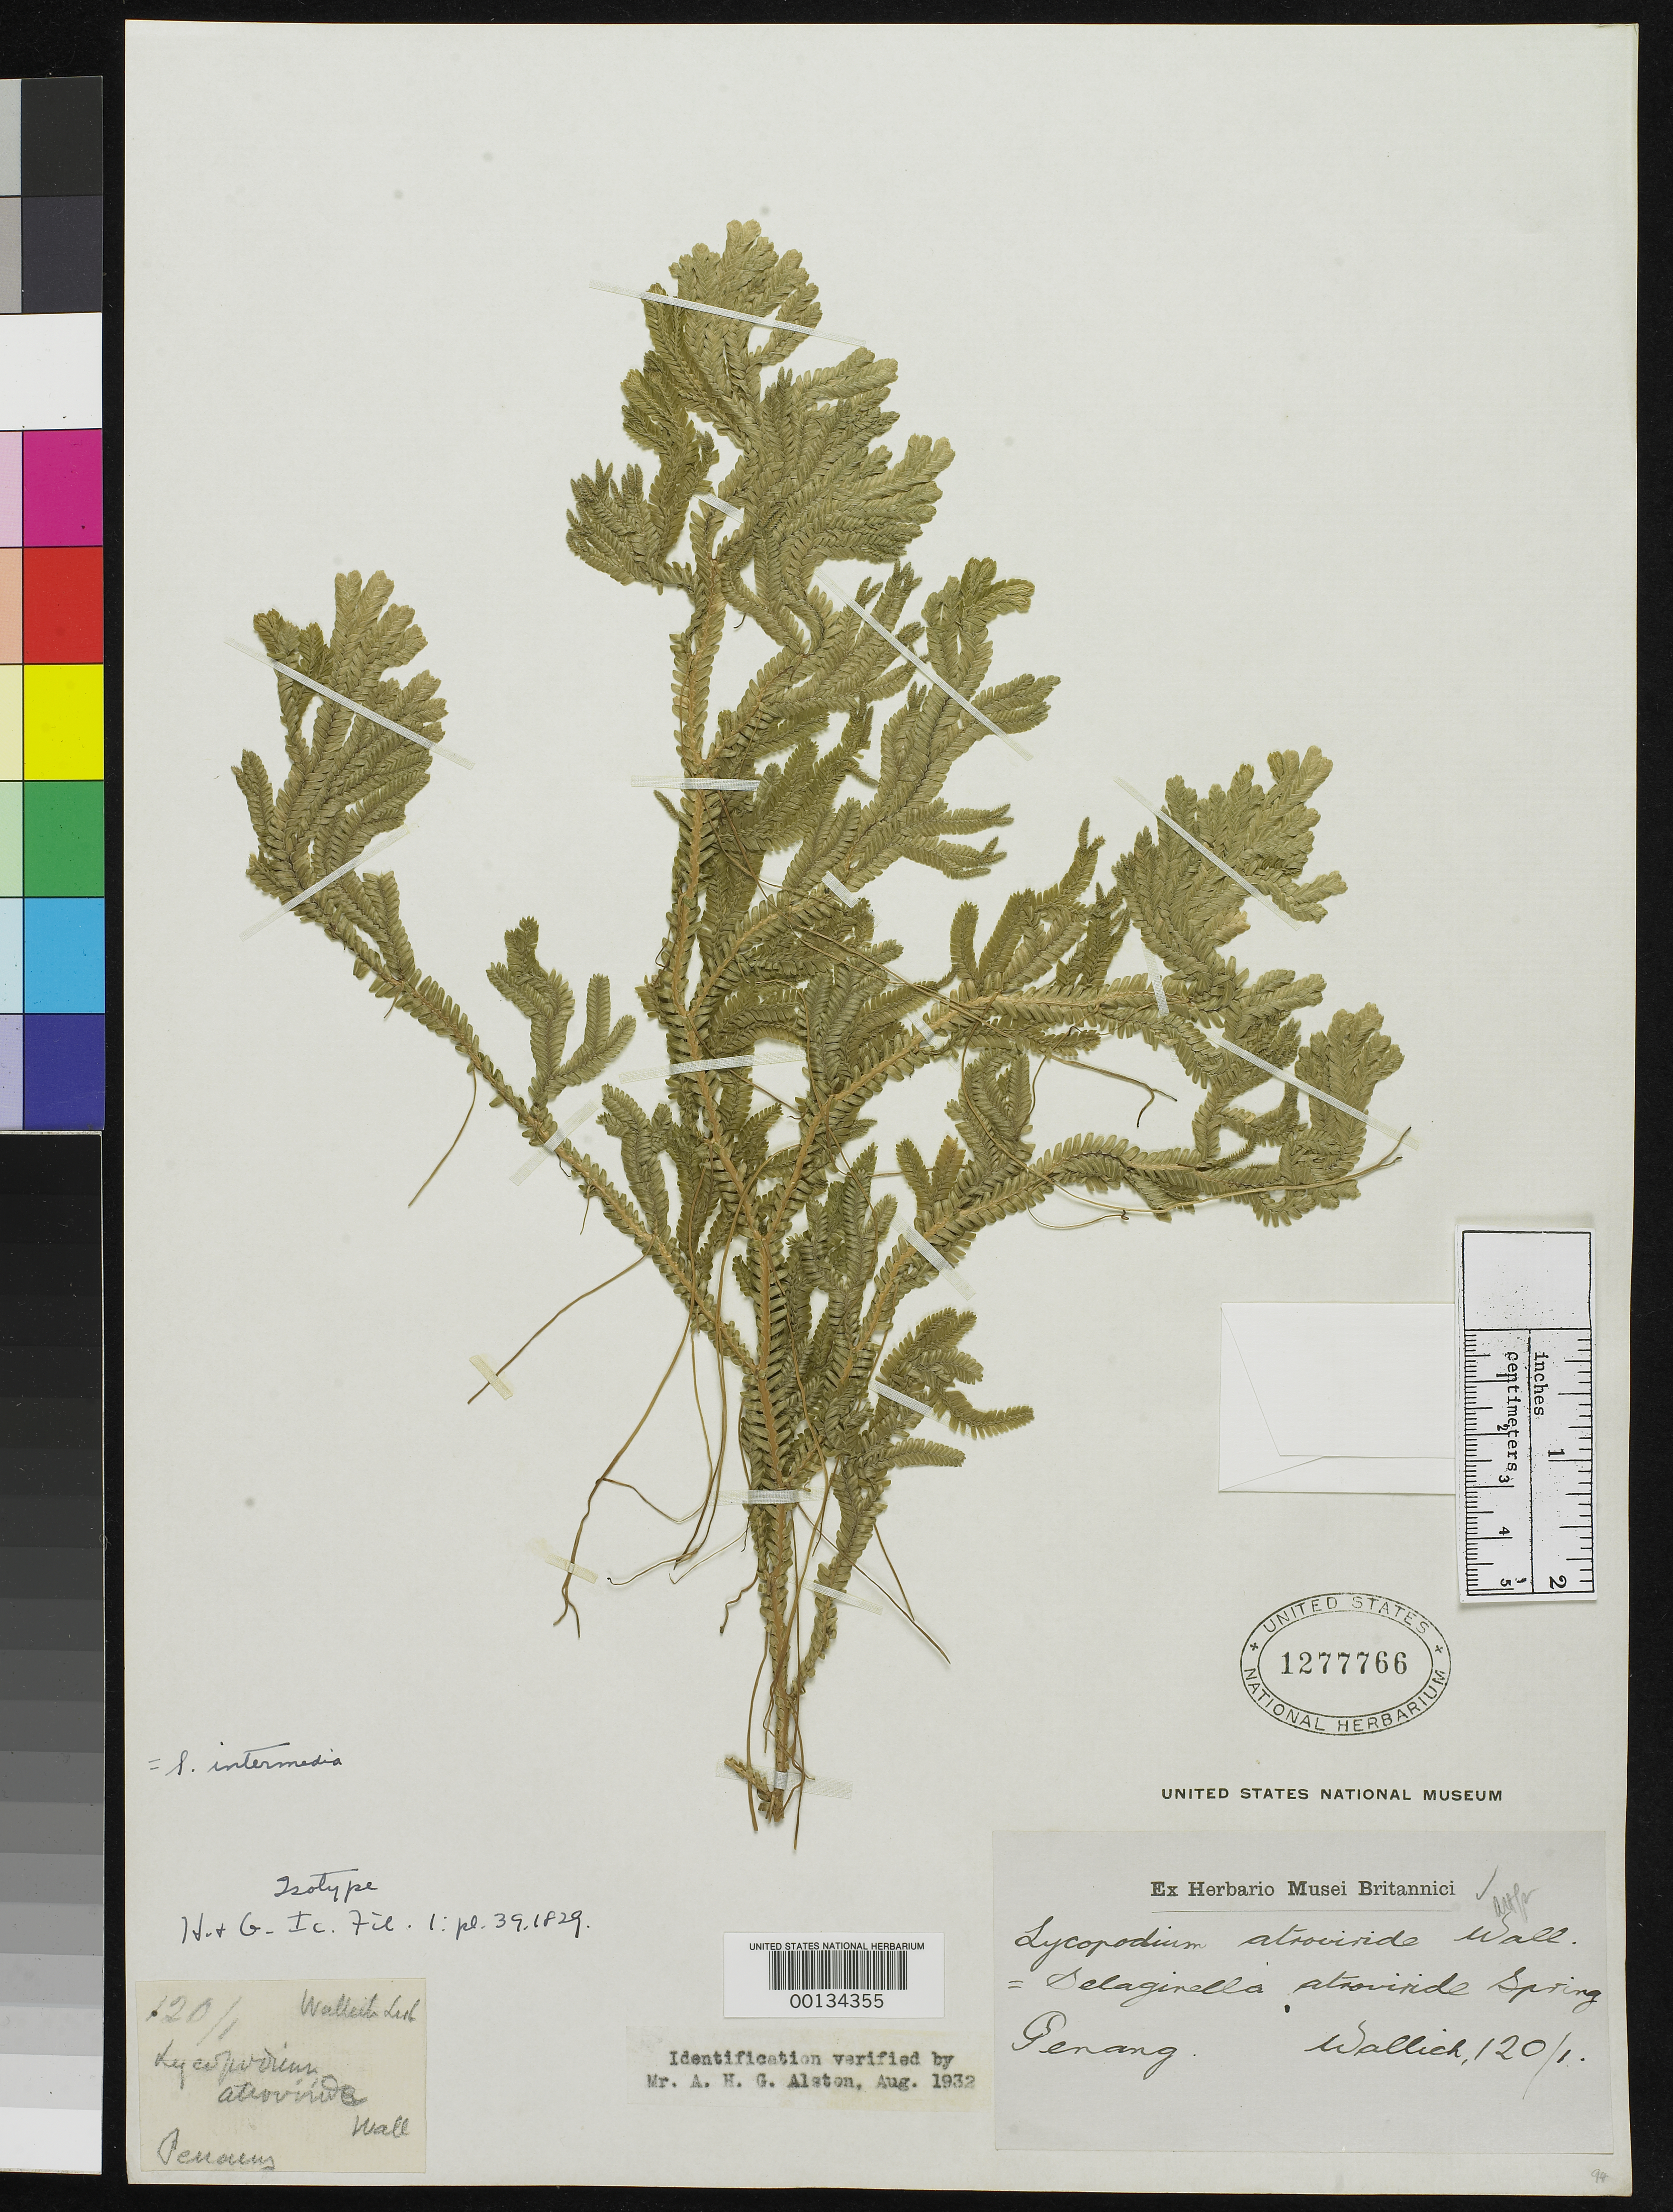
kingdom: Plantae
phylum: Tracheophyta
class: Lycopodiopsida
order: Lycopodiales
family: Lycopodiaceae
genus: Lycopodium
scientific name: Lycopodium atroviride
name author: Wall. ex Hook. & Grev.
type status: Type Collection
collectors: N. Wallich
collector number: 120/1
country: Malaysia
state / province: Pulau Pinang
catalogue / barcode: US 1277766